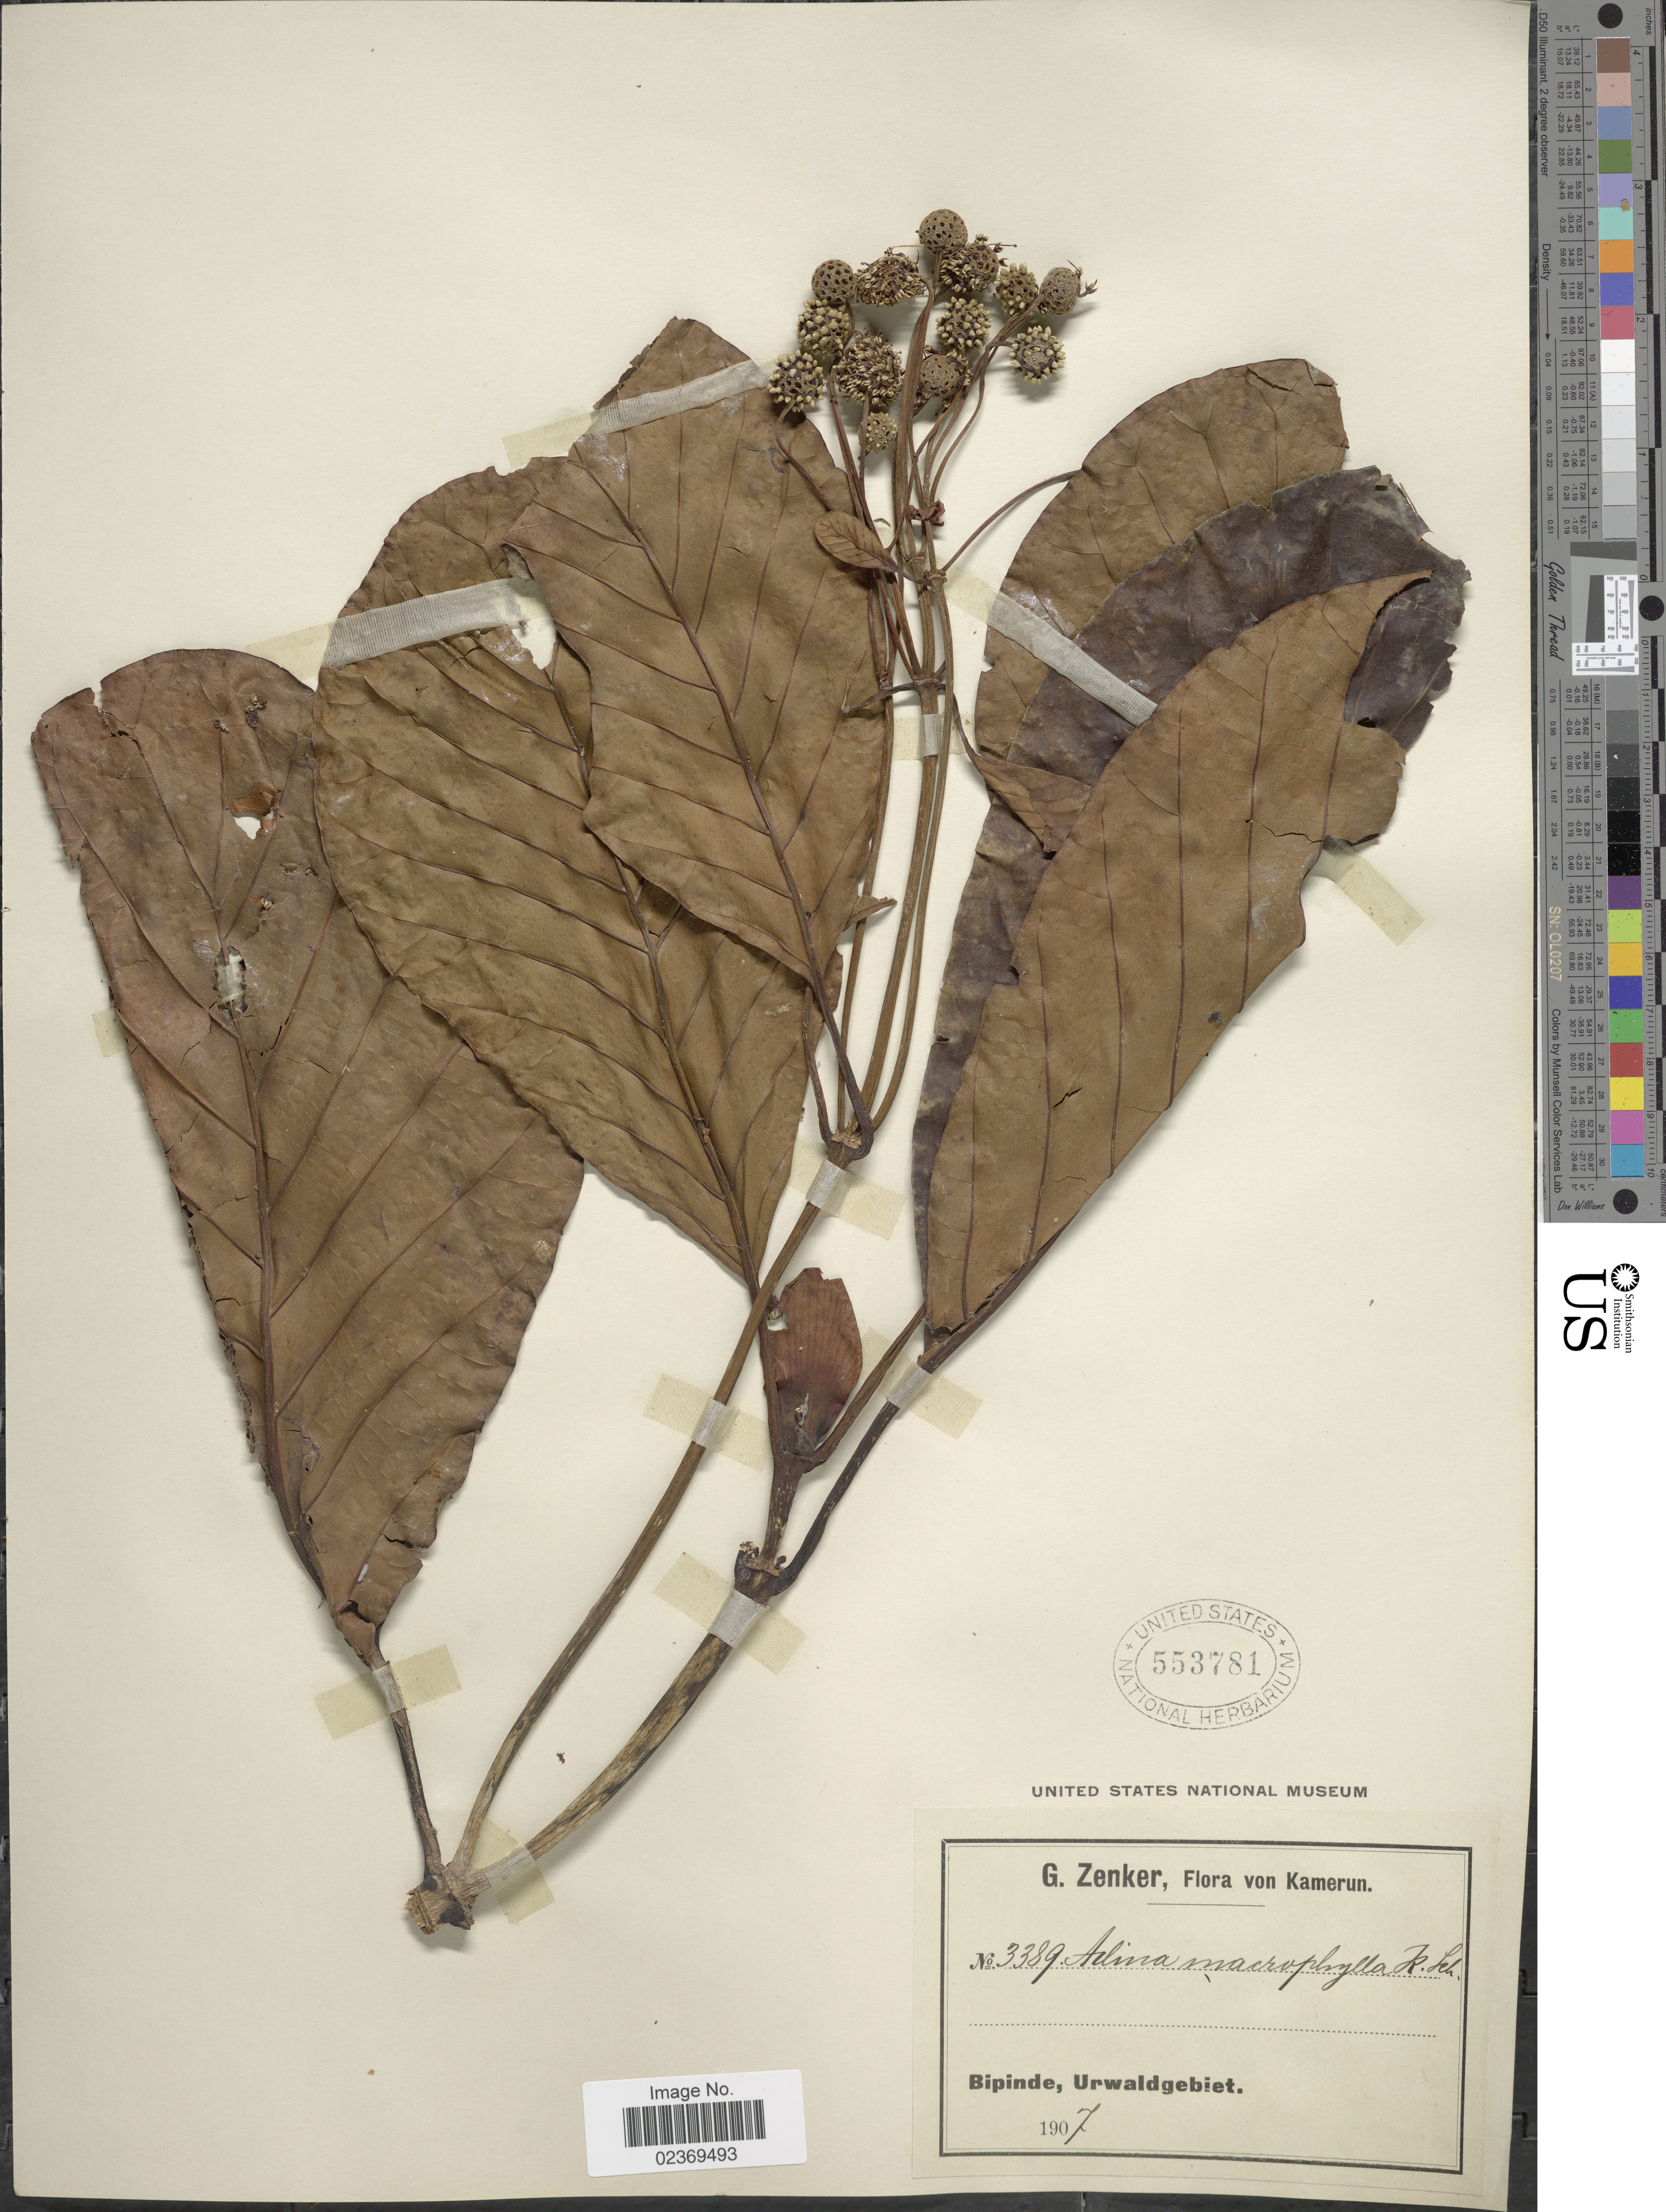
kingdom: Plantae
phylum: Tracheophyta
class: Magnoliopsida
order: Gentianales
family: Rubiaceae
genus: Adina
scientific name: Adina macrophylla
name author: K. Schum.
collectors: G. A. Zenker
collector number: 3389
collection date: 1907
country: Cameroon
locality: Kamerun, Bipinde, Urwaldgebiet.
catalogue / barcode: US 553781